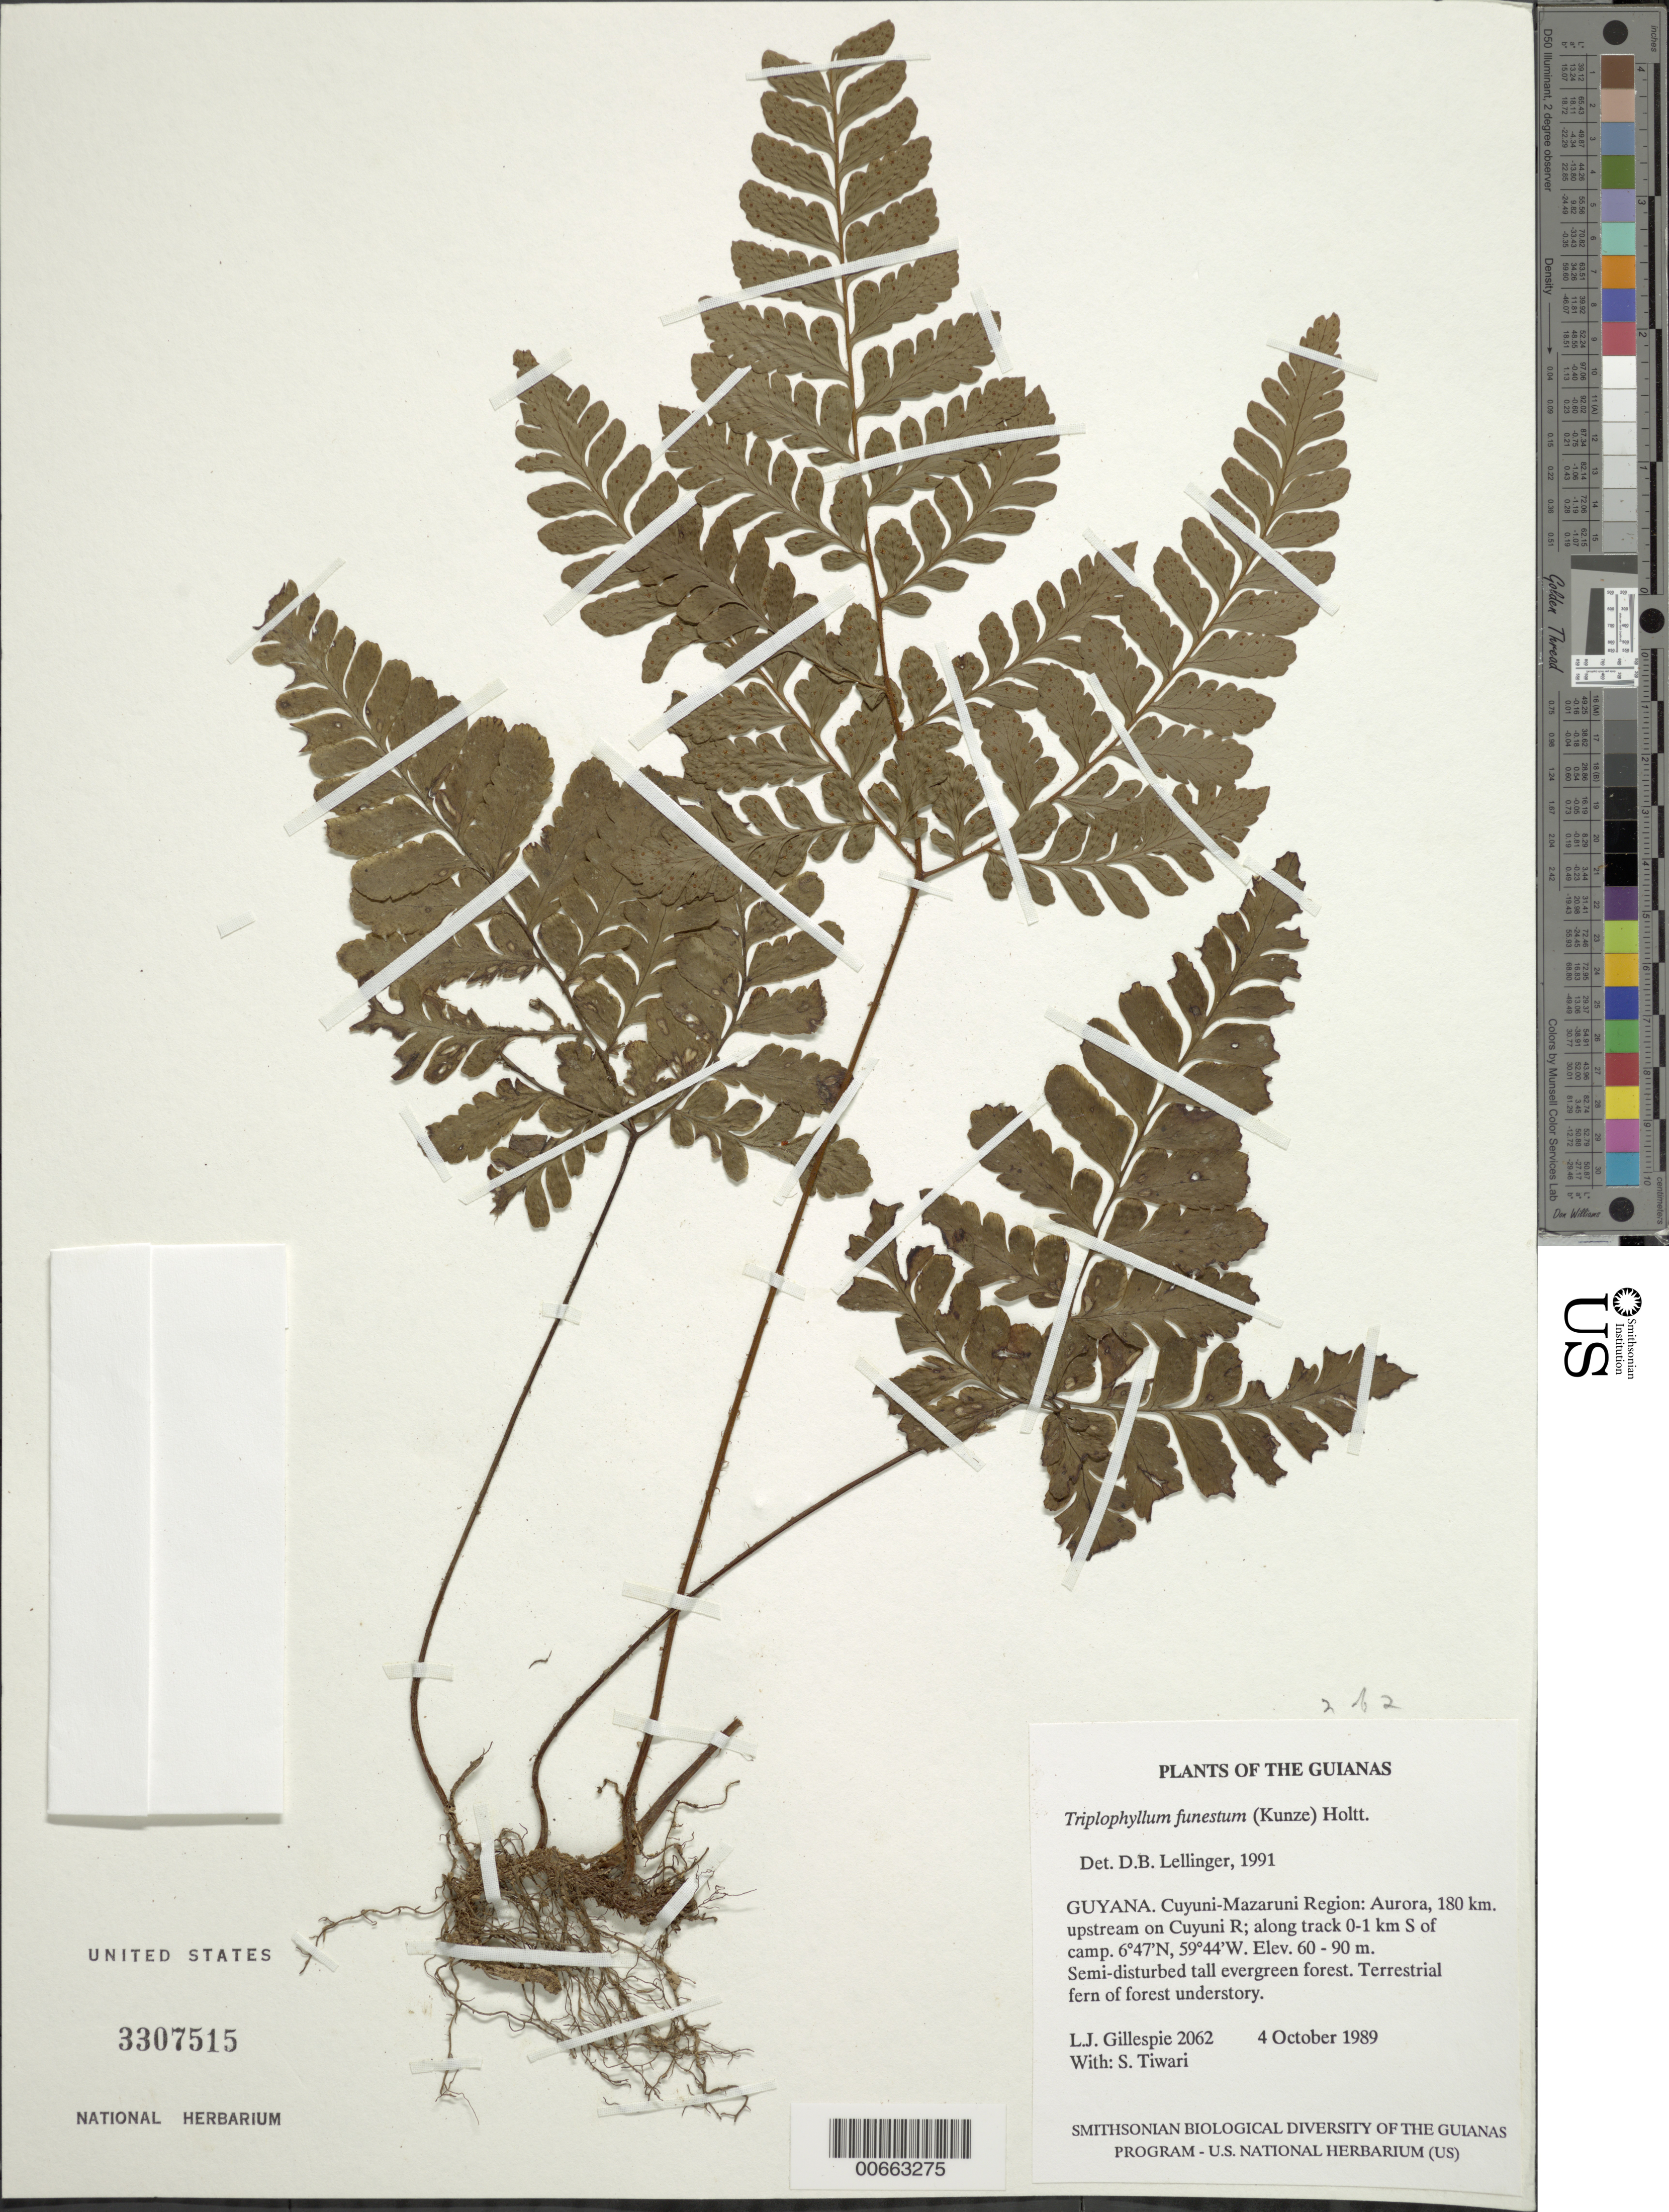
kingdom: Plantae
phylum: Tracheophyta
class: Polypodiopsida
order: Polypodiales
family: Tectariaceae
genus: Triplophyllum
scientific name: Triplophyllum funestum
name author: (Kunze) Holttum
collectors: L. J. Gillespie & S. Tiwari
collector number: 2062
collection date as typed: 4 October 1989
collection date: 1989-10-04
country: Guyana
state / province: Cuyuni-Mazaruni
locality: Aurora, 180 km. upstream on Cuyuni R; along track 0-1 km S of camp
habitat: Semi-disturbed tall evergreen forest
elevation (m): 60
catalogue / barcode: US 3307515